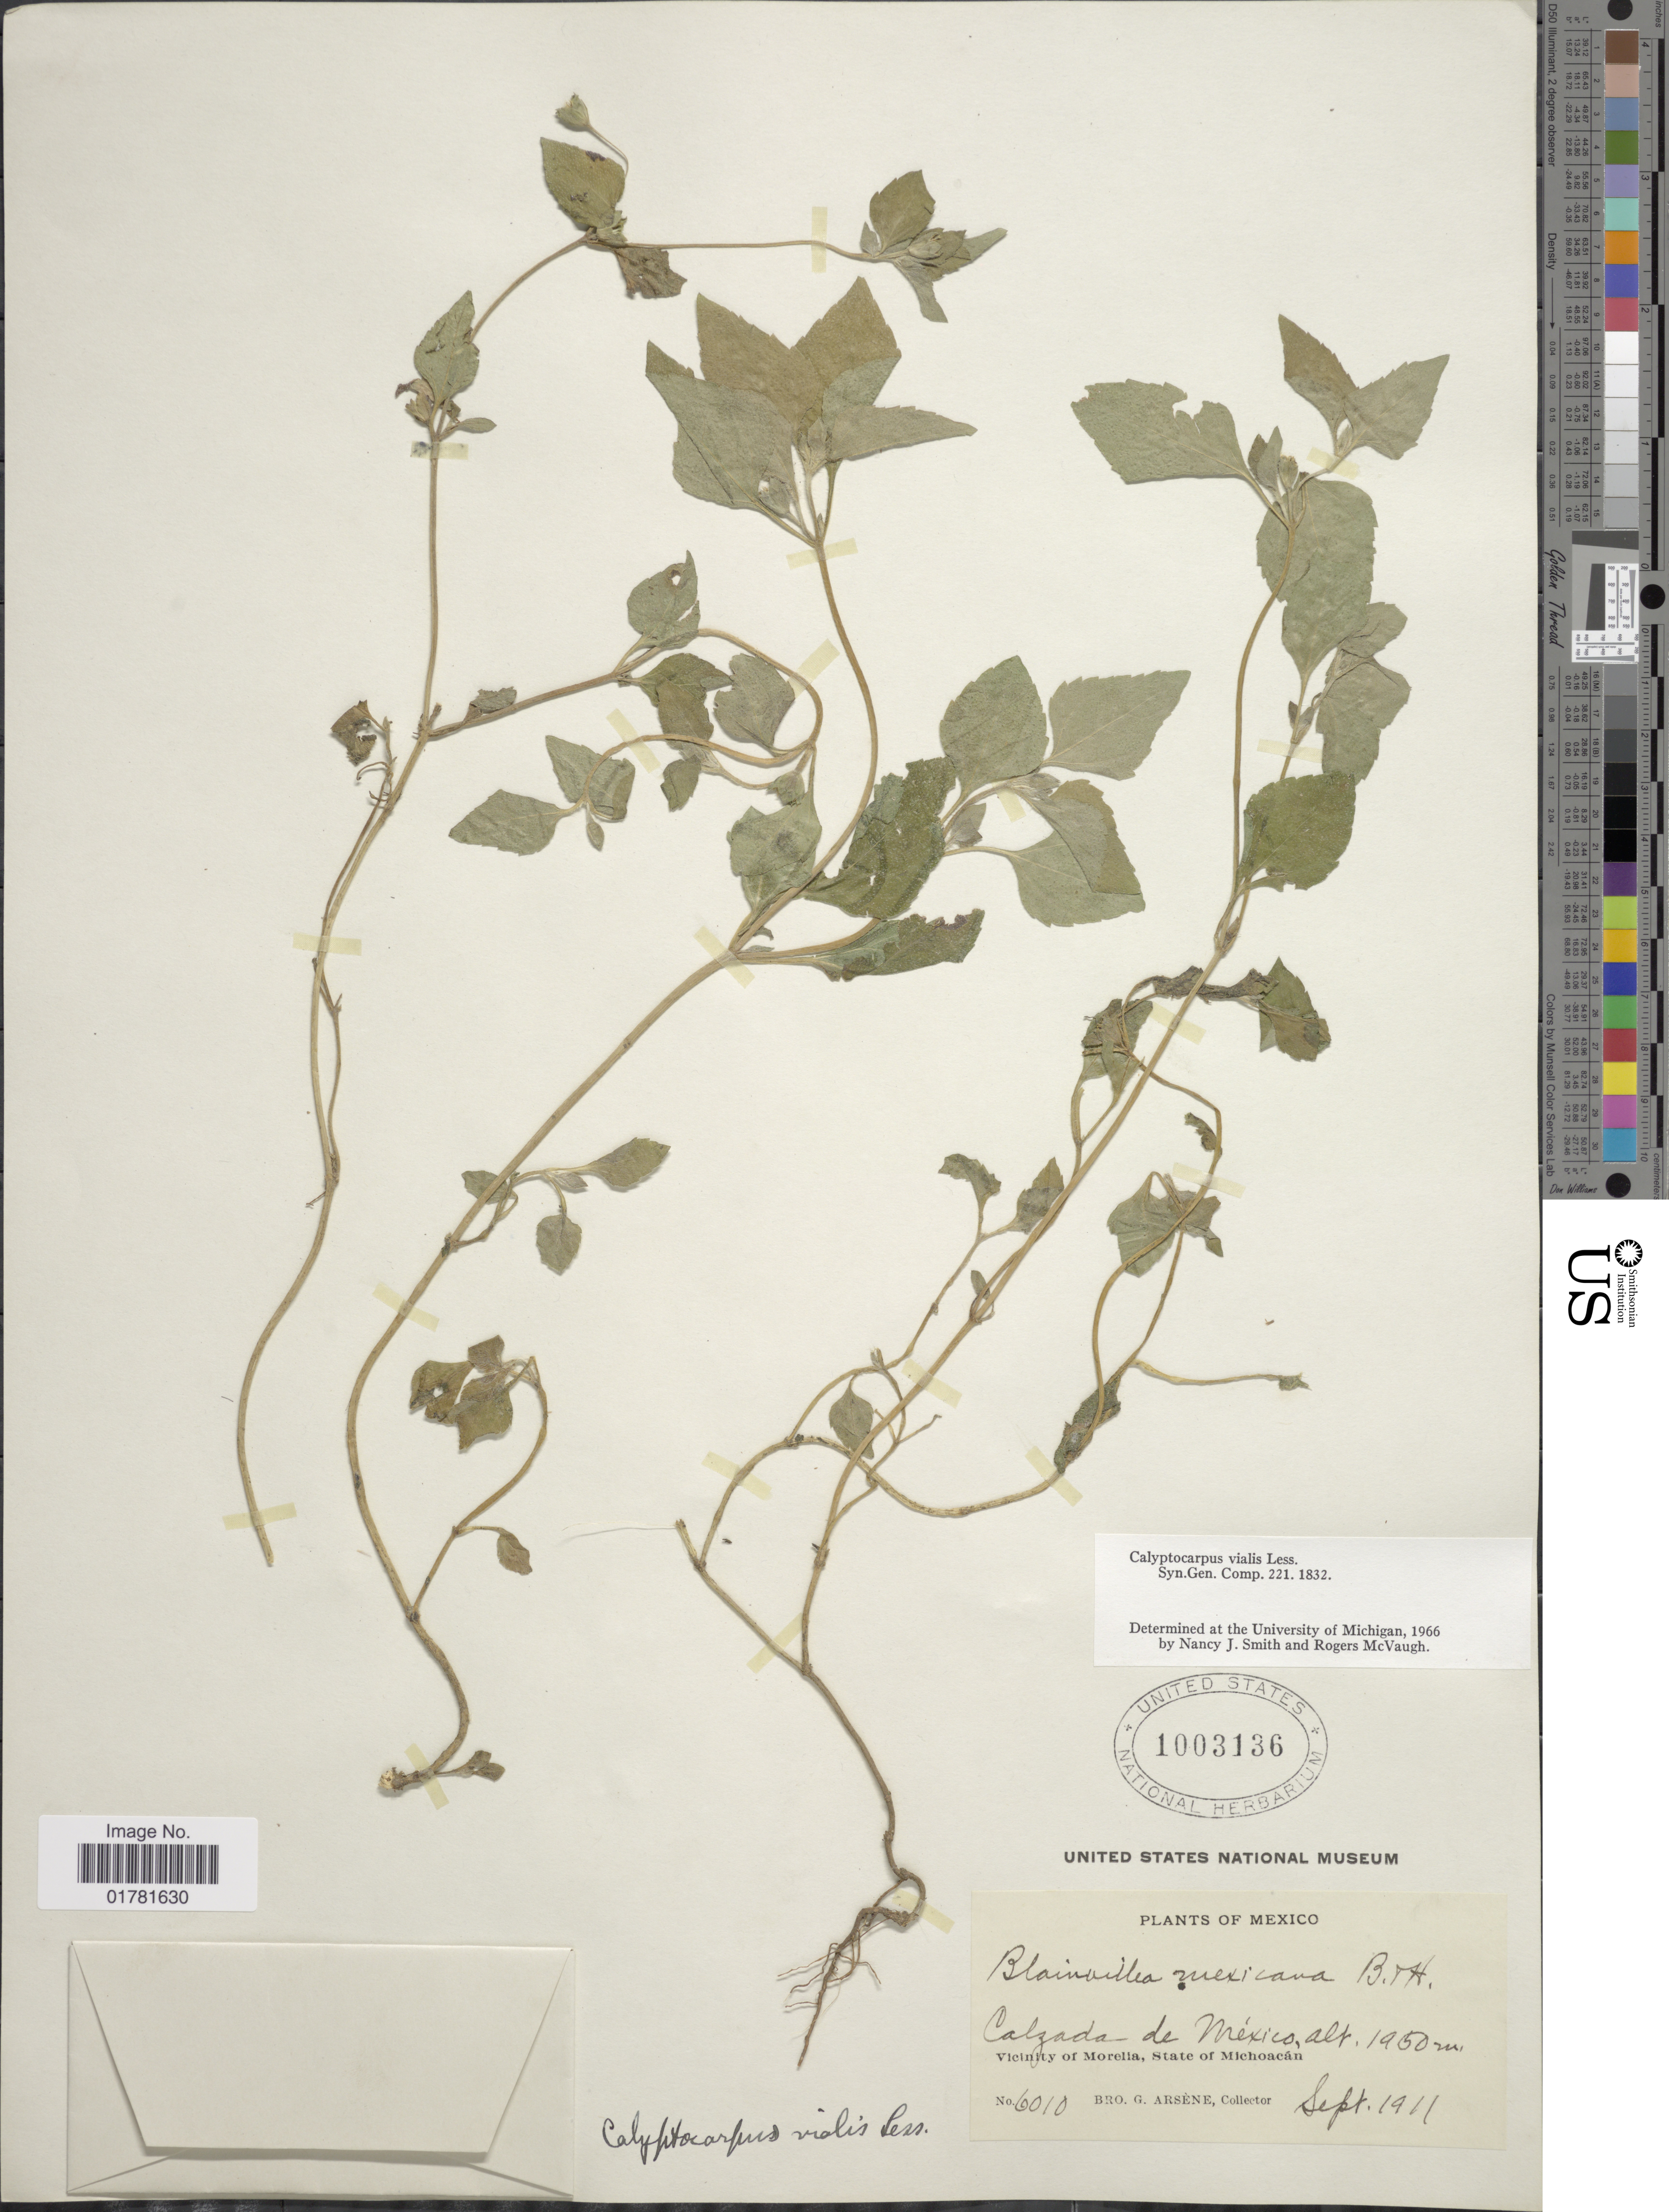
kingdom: Plantae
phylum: Tracheophyta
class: Magnoliopsida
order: Asterales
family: Asteraceae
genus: Calyptocarpus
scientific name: Calyptocarpus vialis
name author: Less.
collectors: Bro. G. Arsène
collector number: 6010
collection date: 1911-09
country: Mexico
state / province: Michoacán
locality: Calzada de México, Vicinity of Morelia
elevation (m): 1950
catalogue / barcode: US 1003136